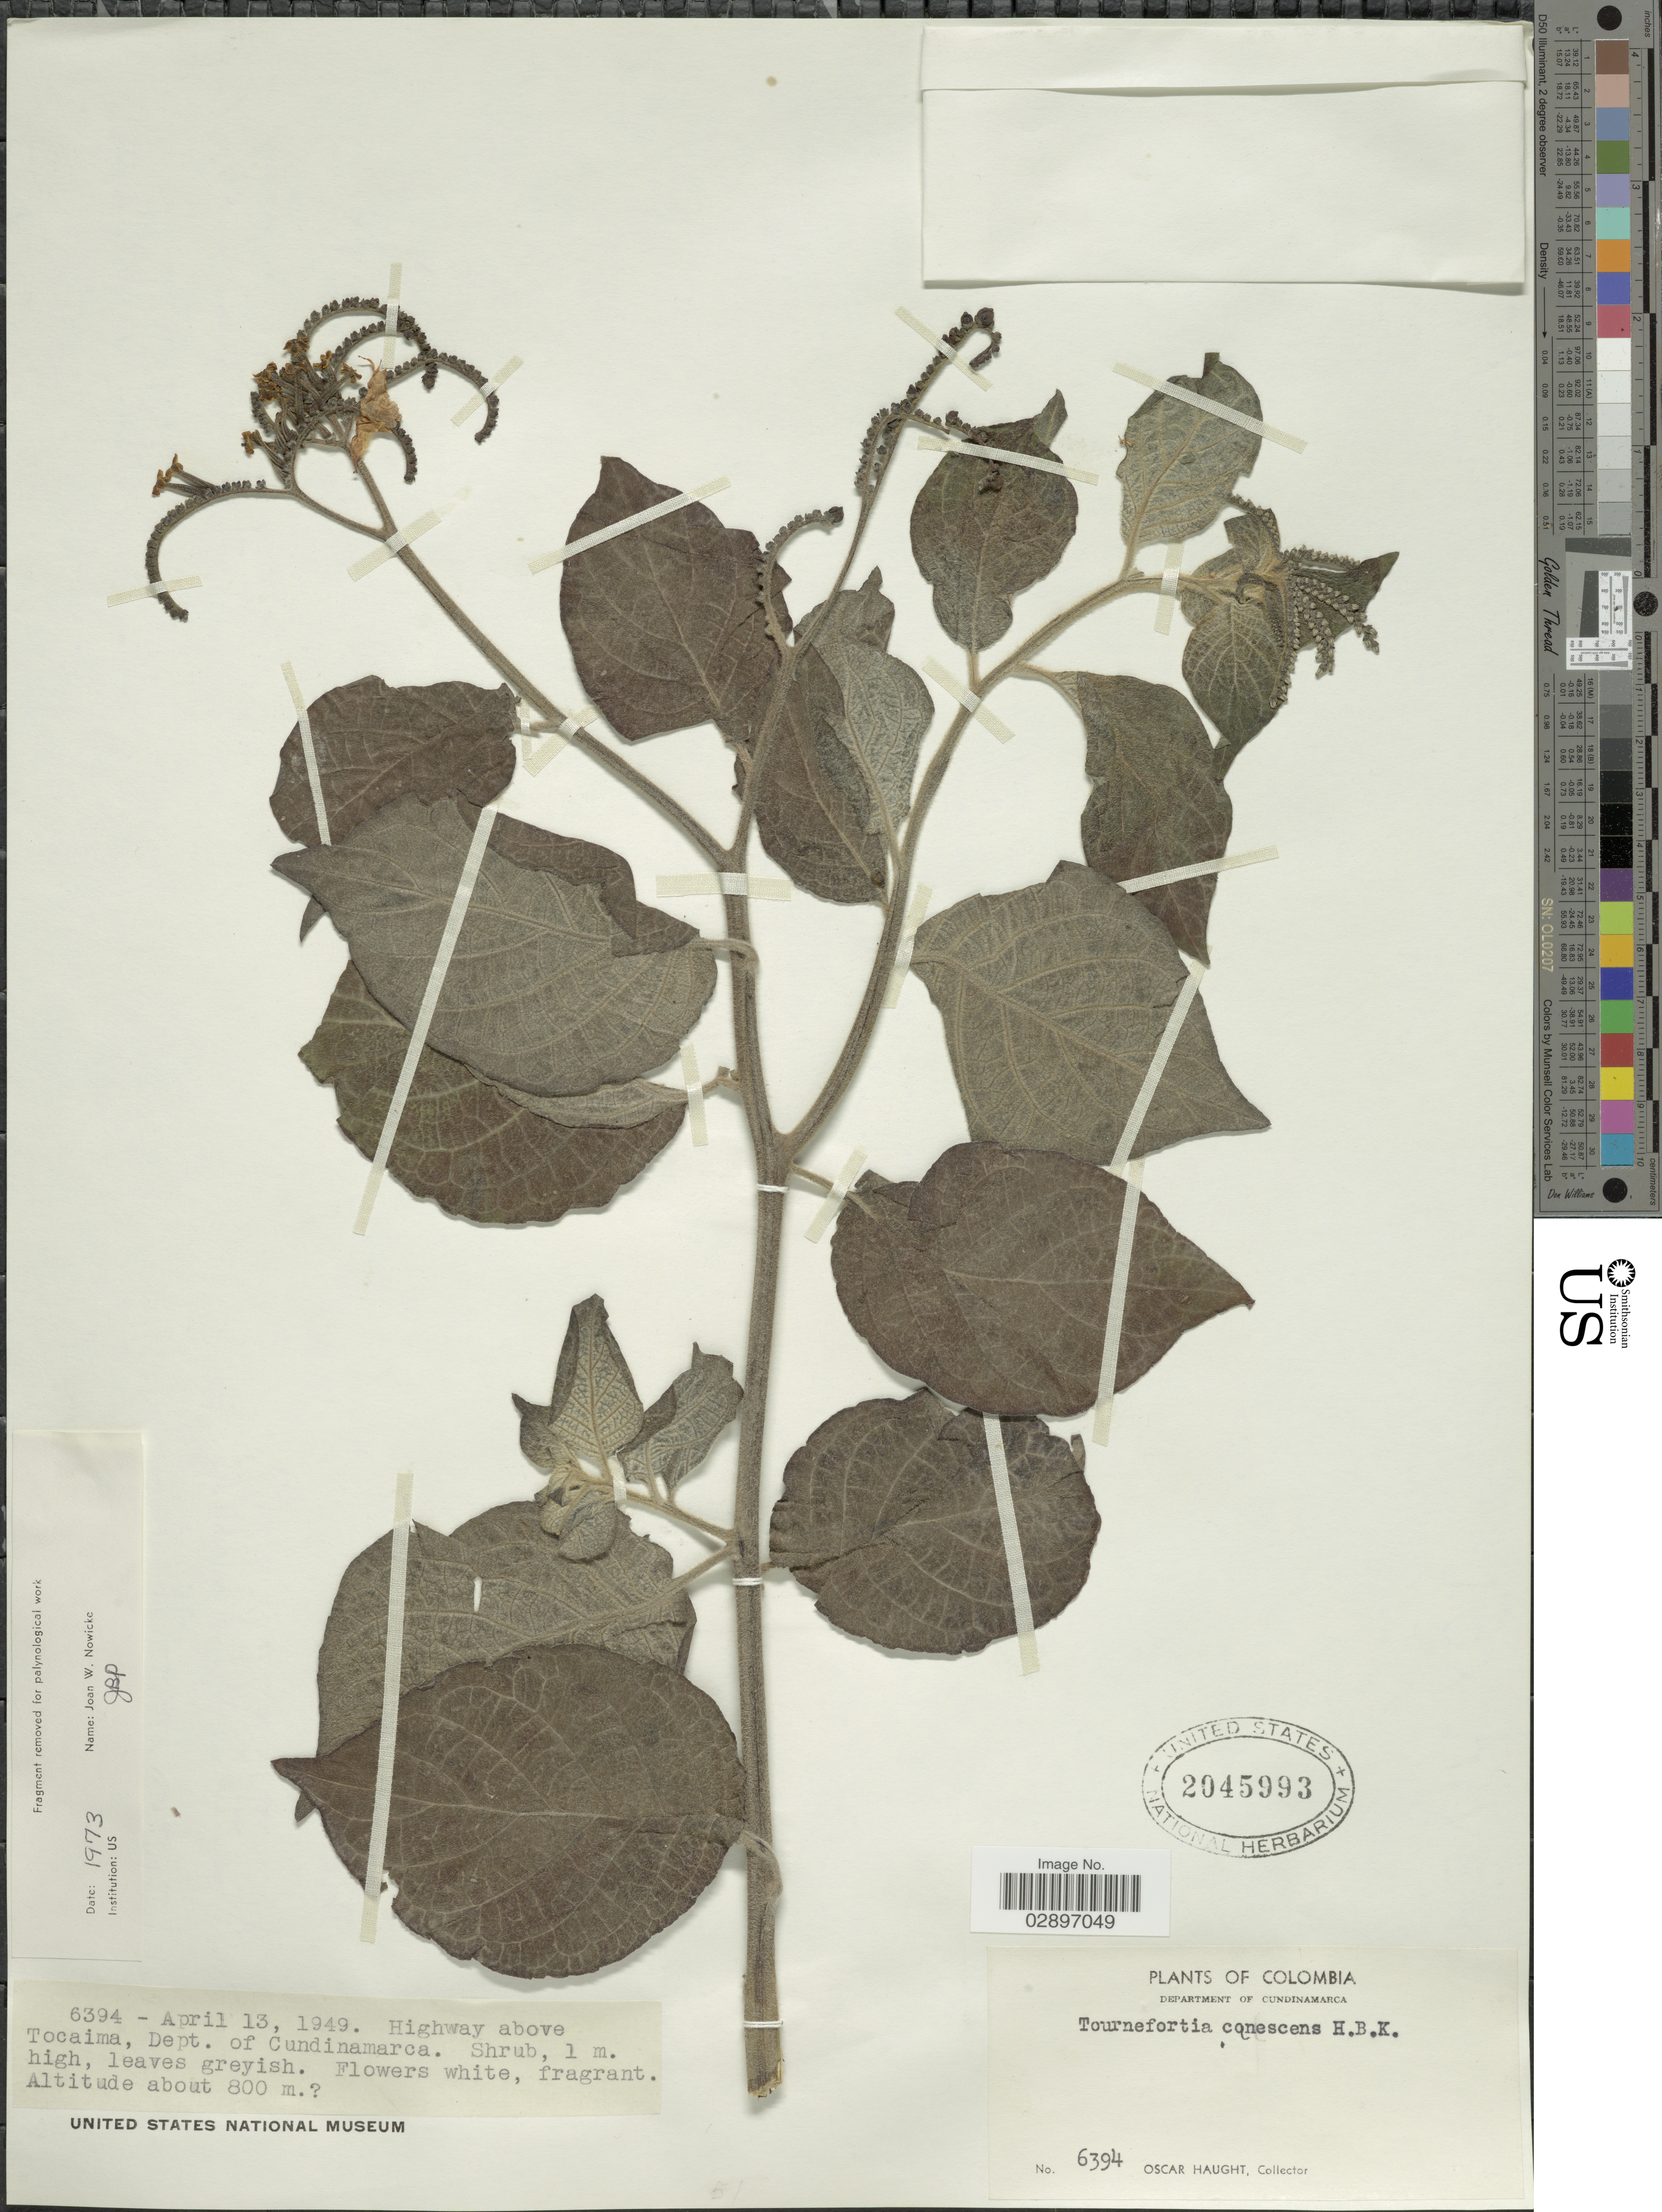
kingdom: Plantae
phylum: Tracheophyta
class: Magnoliopsida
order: Boraginales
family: Heliotropiaceae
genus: Tournefortia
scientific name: Tournefortia canescens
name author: Kunth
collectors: O. L. Haught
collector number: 6394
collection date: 1949-04-13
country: Colombia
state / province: Cundinamarca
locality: Highway above Tocaima, Dept. of Cundinamarca.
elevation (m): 800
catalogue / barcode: US 2045993